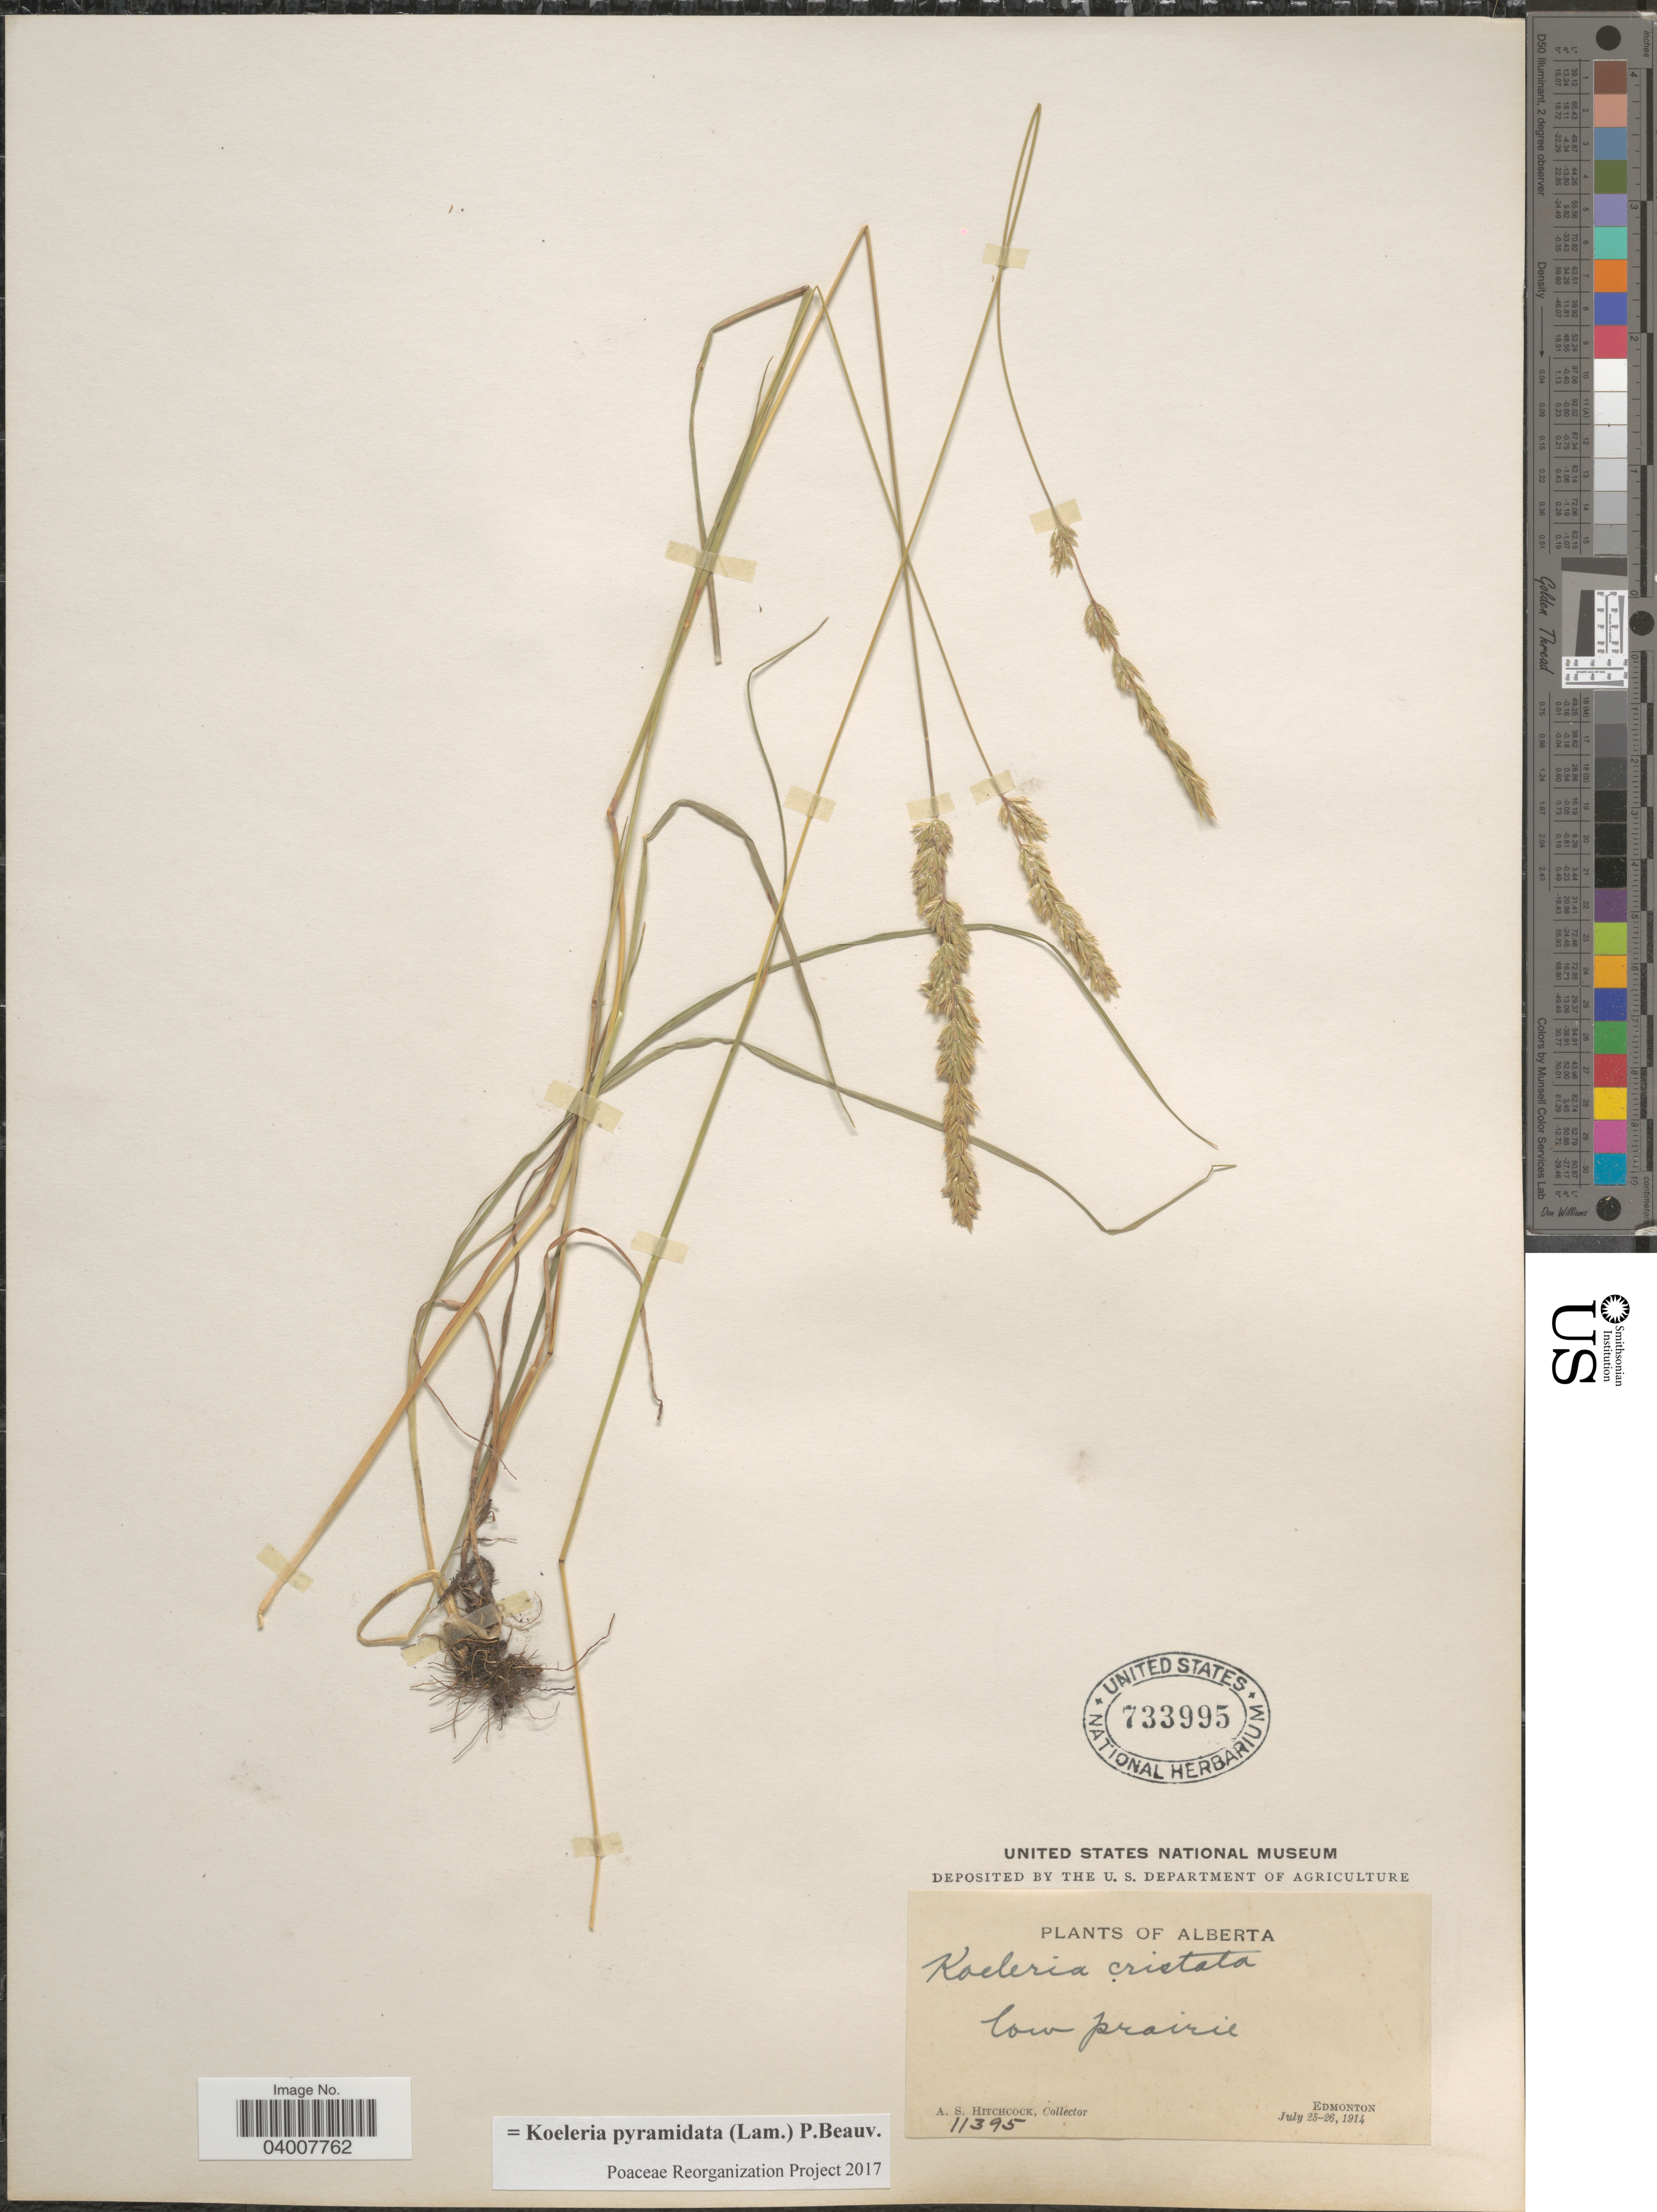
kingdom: Plantae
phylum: Tracheophyta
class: Liliopsida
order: Poales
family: Poaceae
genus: Koeleria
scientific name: Koeleria pyramidata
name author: (Lam.) P. Beauv.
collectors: A. S. Hitchcock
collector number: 11395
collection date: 1914-07-25/1914-07-26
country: Canada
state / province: Alberta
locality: Low prairie. Edmonton.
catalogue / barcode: US 733995